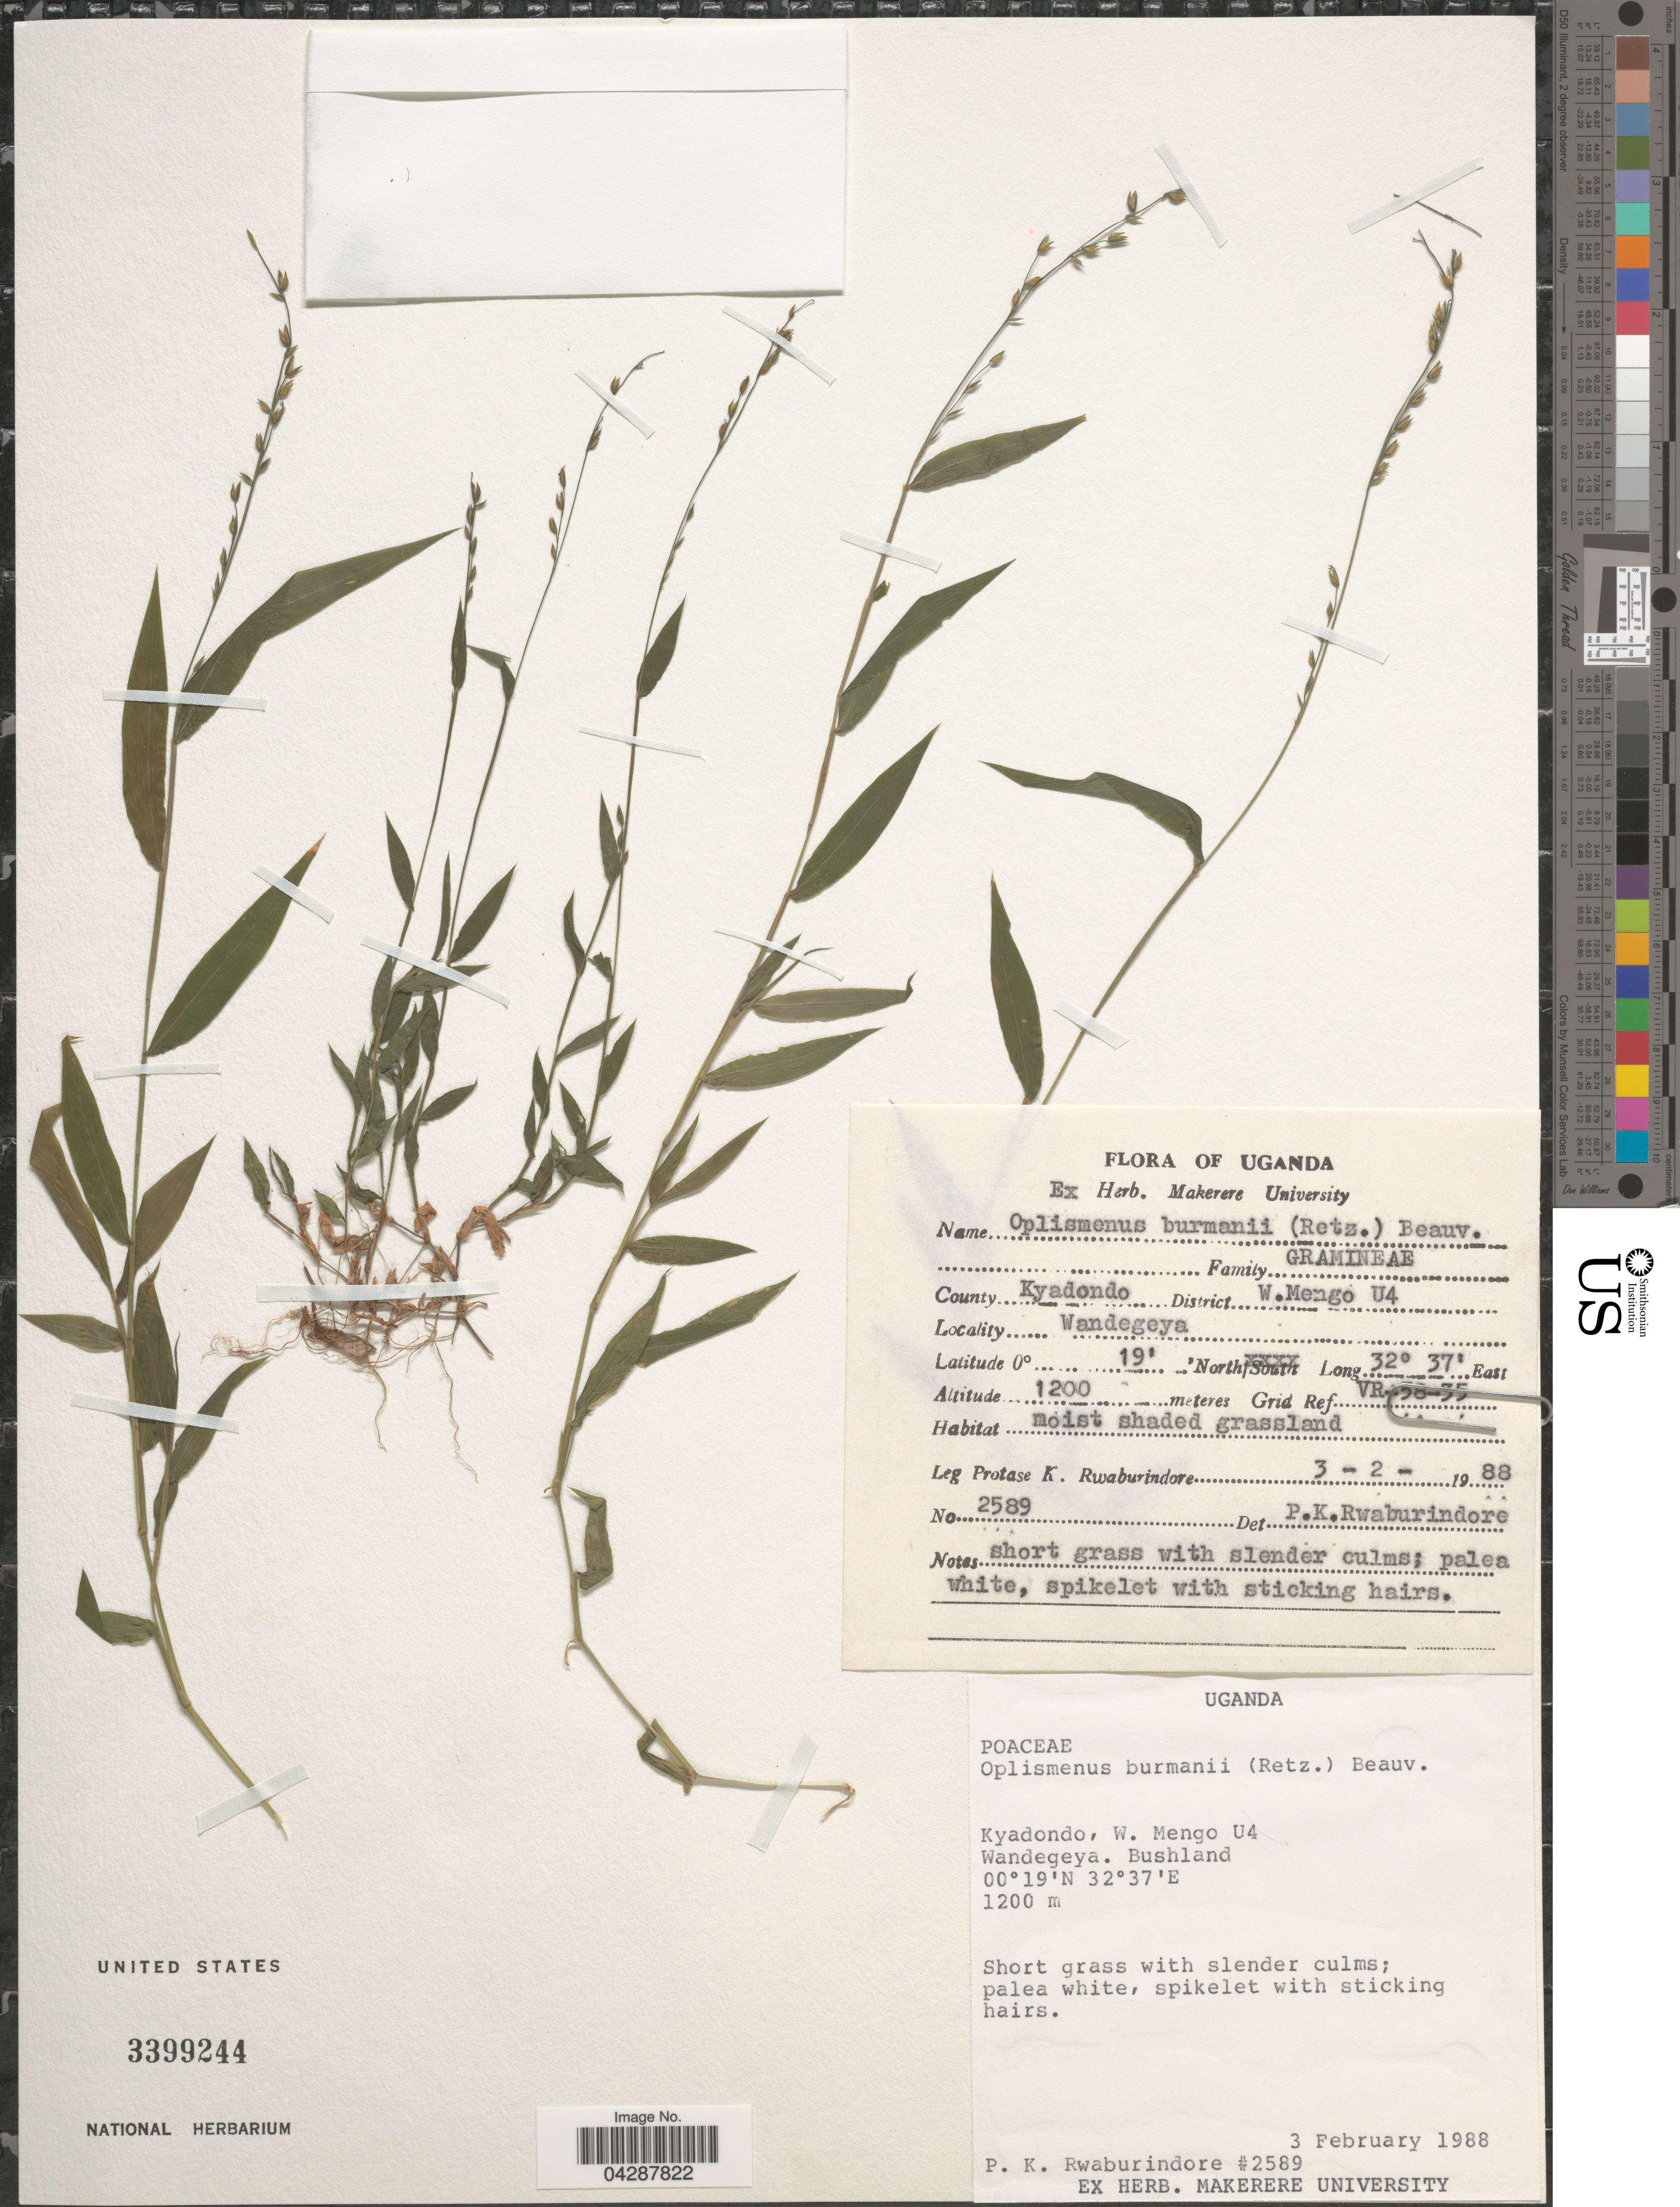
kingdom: Plantae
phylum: Tracheophyta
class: Liliopsida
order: Poales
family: Poaceae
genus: Oplismenus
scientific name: Oplismenus burmannii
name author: (Retz.) P. Beauv.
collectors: P. Rwaburindore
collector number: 2589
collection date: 1988-02-03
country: Uganda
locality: County Kyadondo. District. W. Mengo U4. Wandegeya.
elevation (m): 1200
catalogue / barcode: US 3399244